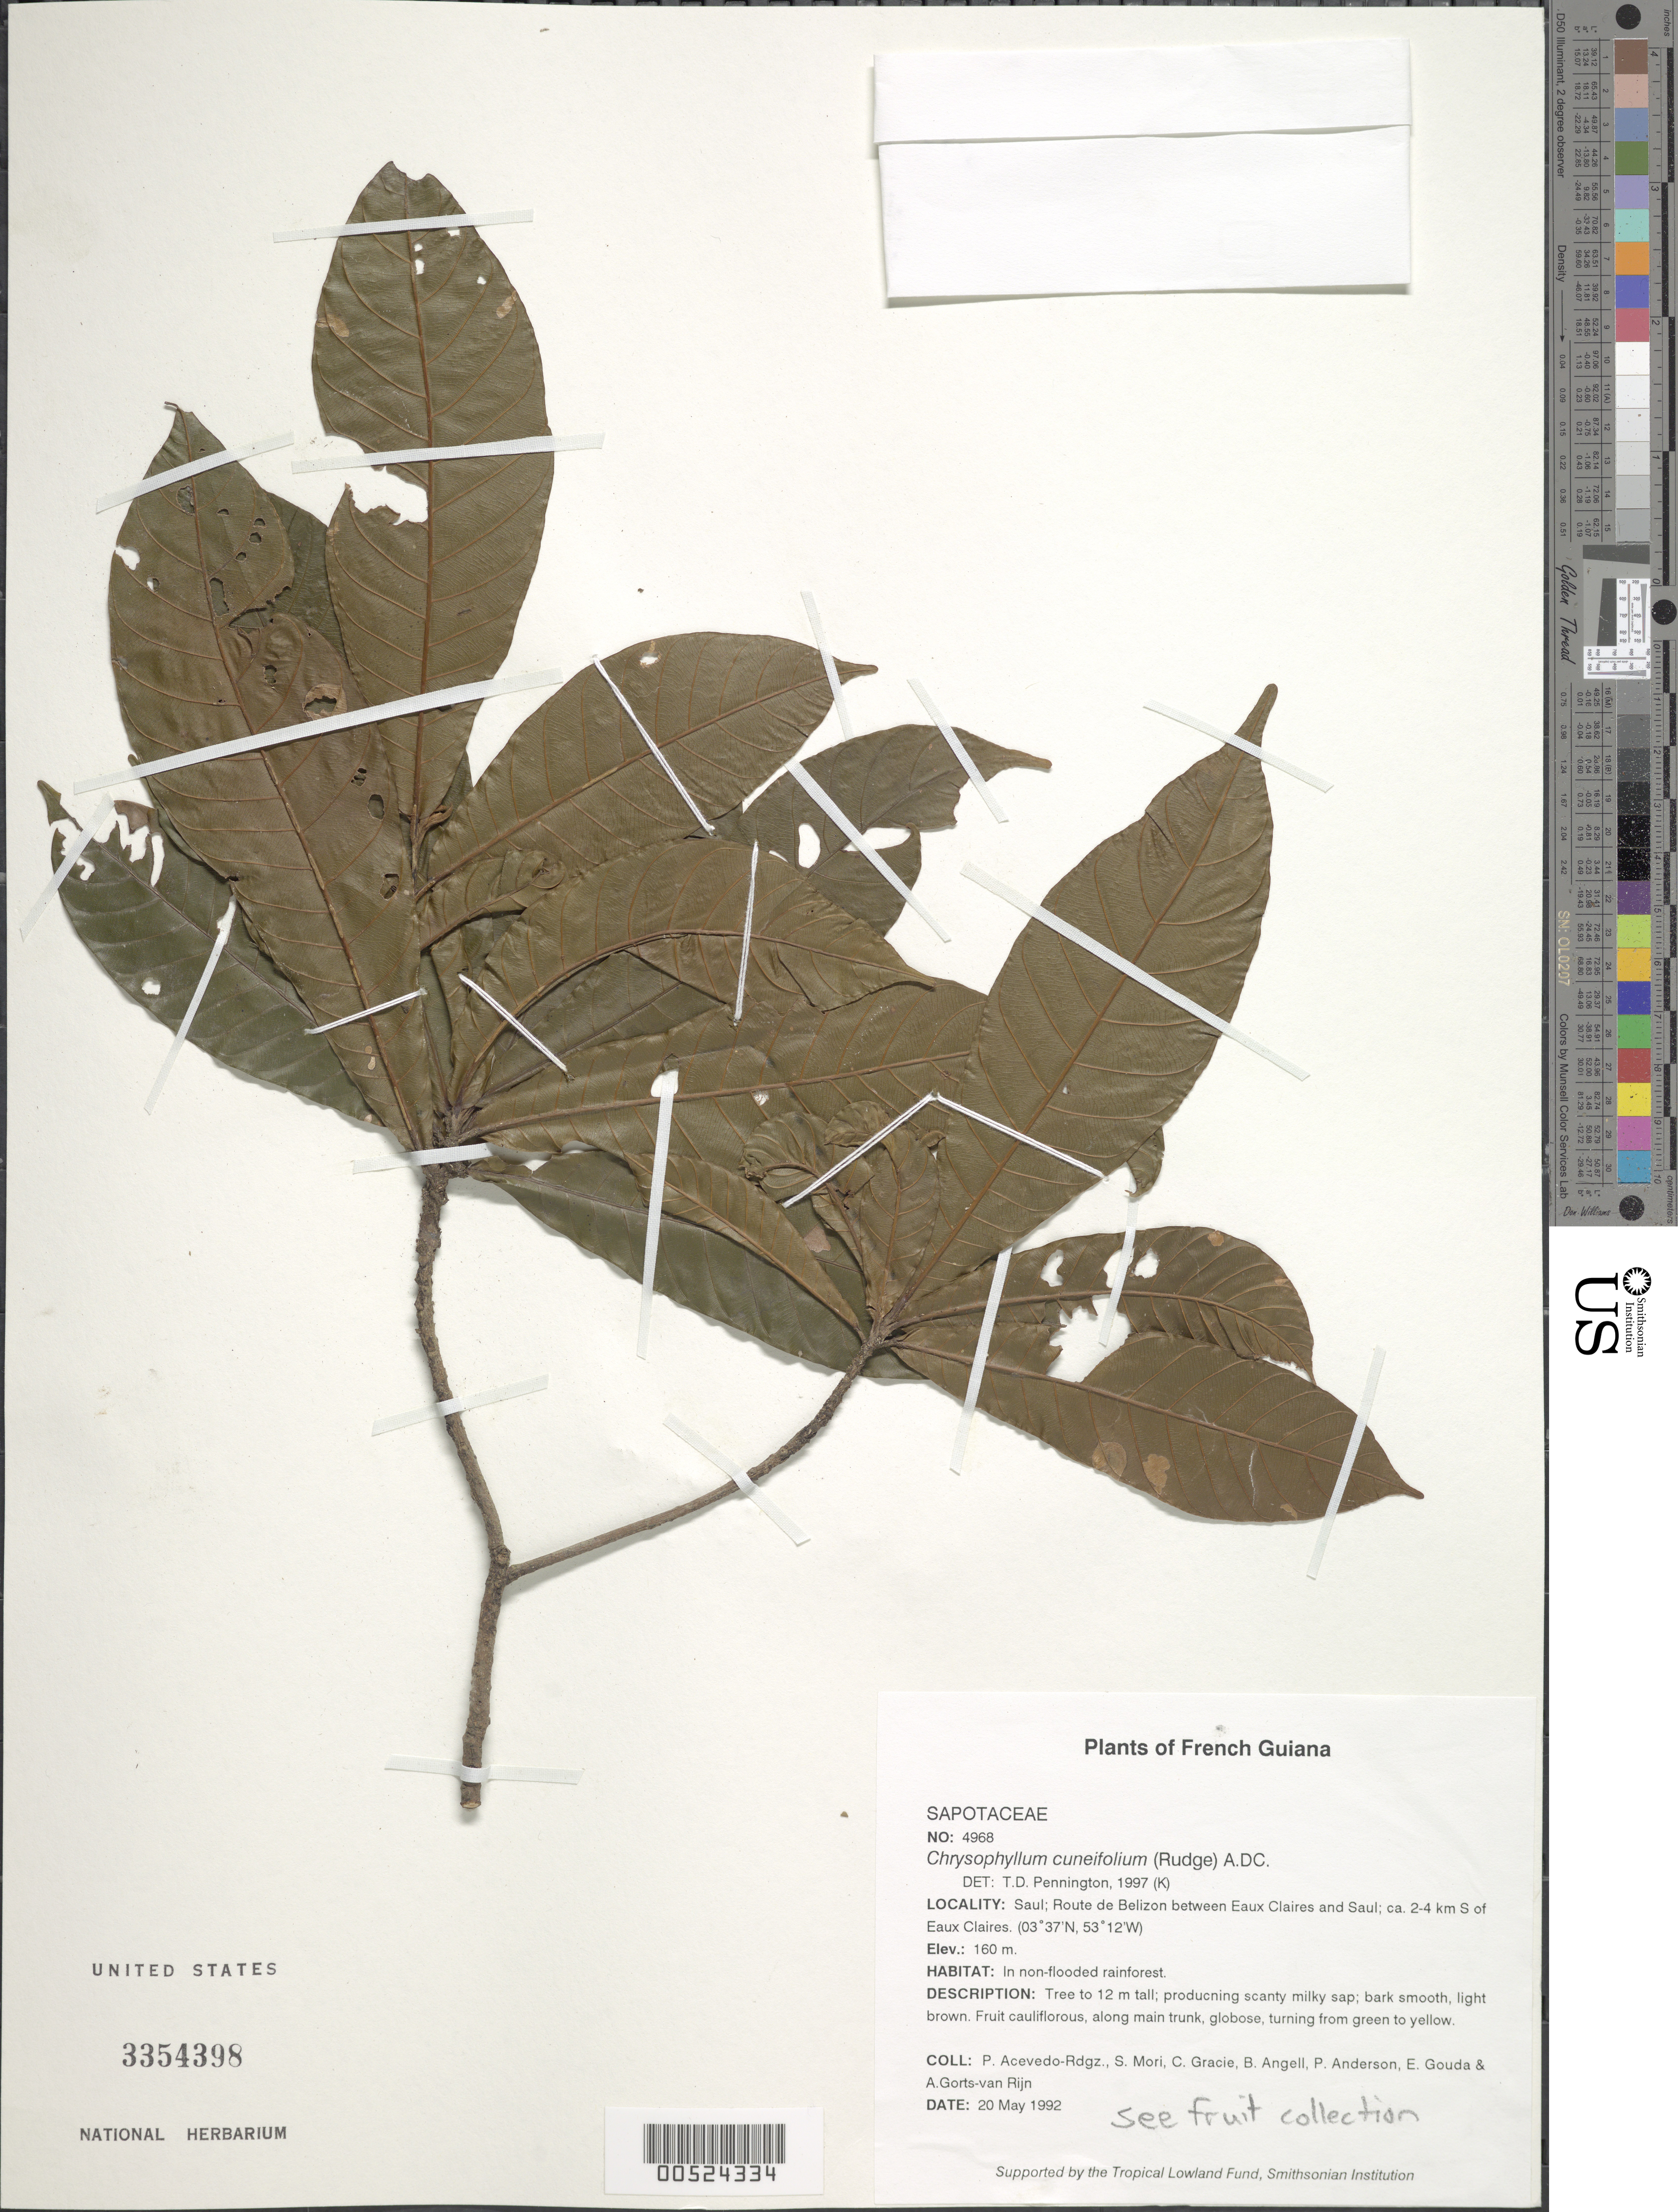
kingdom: Plantae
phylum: Tracheophyta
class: Magnoliopsida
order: Ericales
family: Sapotaceae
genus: Chrysophyllum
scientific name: Chrysophyllum cuneifolium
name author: (Rudge) A. DC.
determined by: Pennington, T. D., (K)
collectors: P. Acevedo-Rodr., S. Mori, C. A. Gracie, Bobbi Angell, P. Anderson, E. J. Gouda & A. .R. A. Görts-van Rijn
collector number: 4968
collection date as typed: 20 May 1992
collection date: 1992-05-20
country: French Guiana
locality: Saul; Route de Belizon between Eaux Claires and Saul; ca. 2-4 km S of Eaux Claires.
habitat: In non-flooded rainforest.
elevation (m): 160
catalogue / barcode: US 3354398